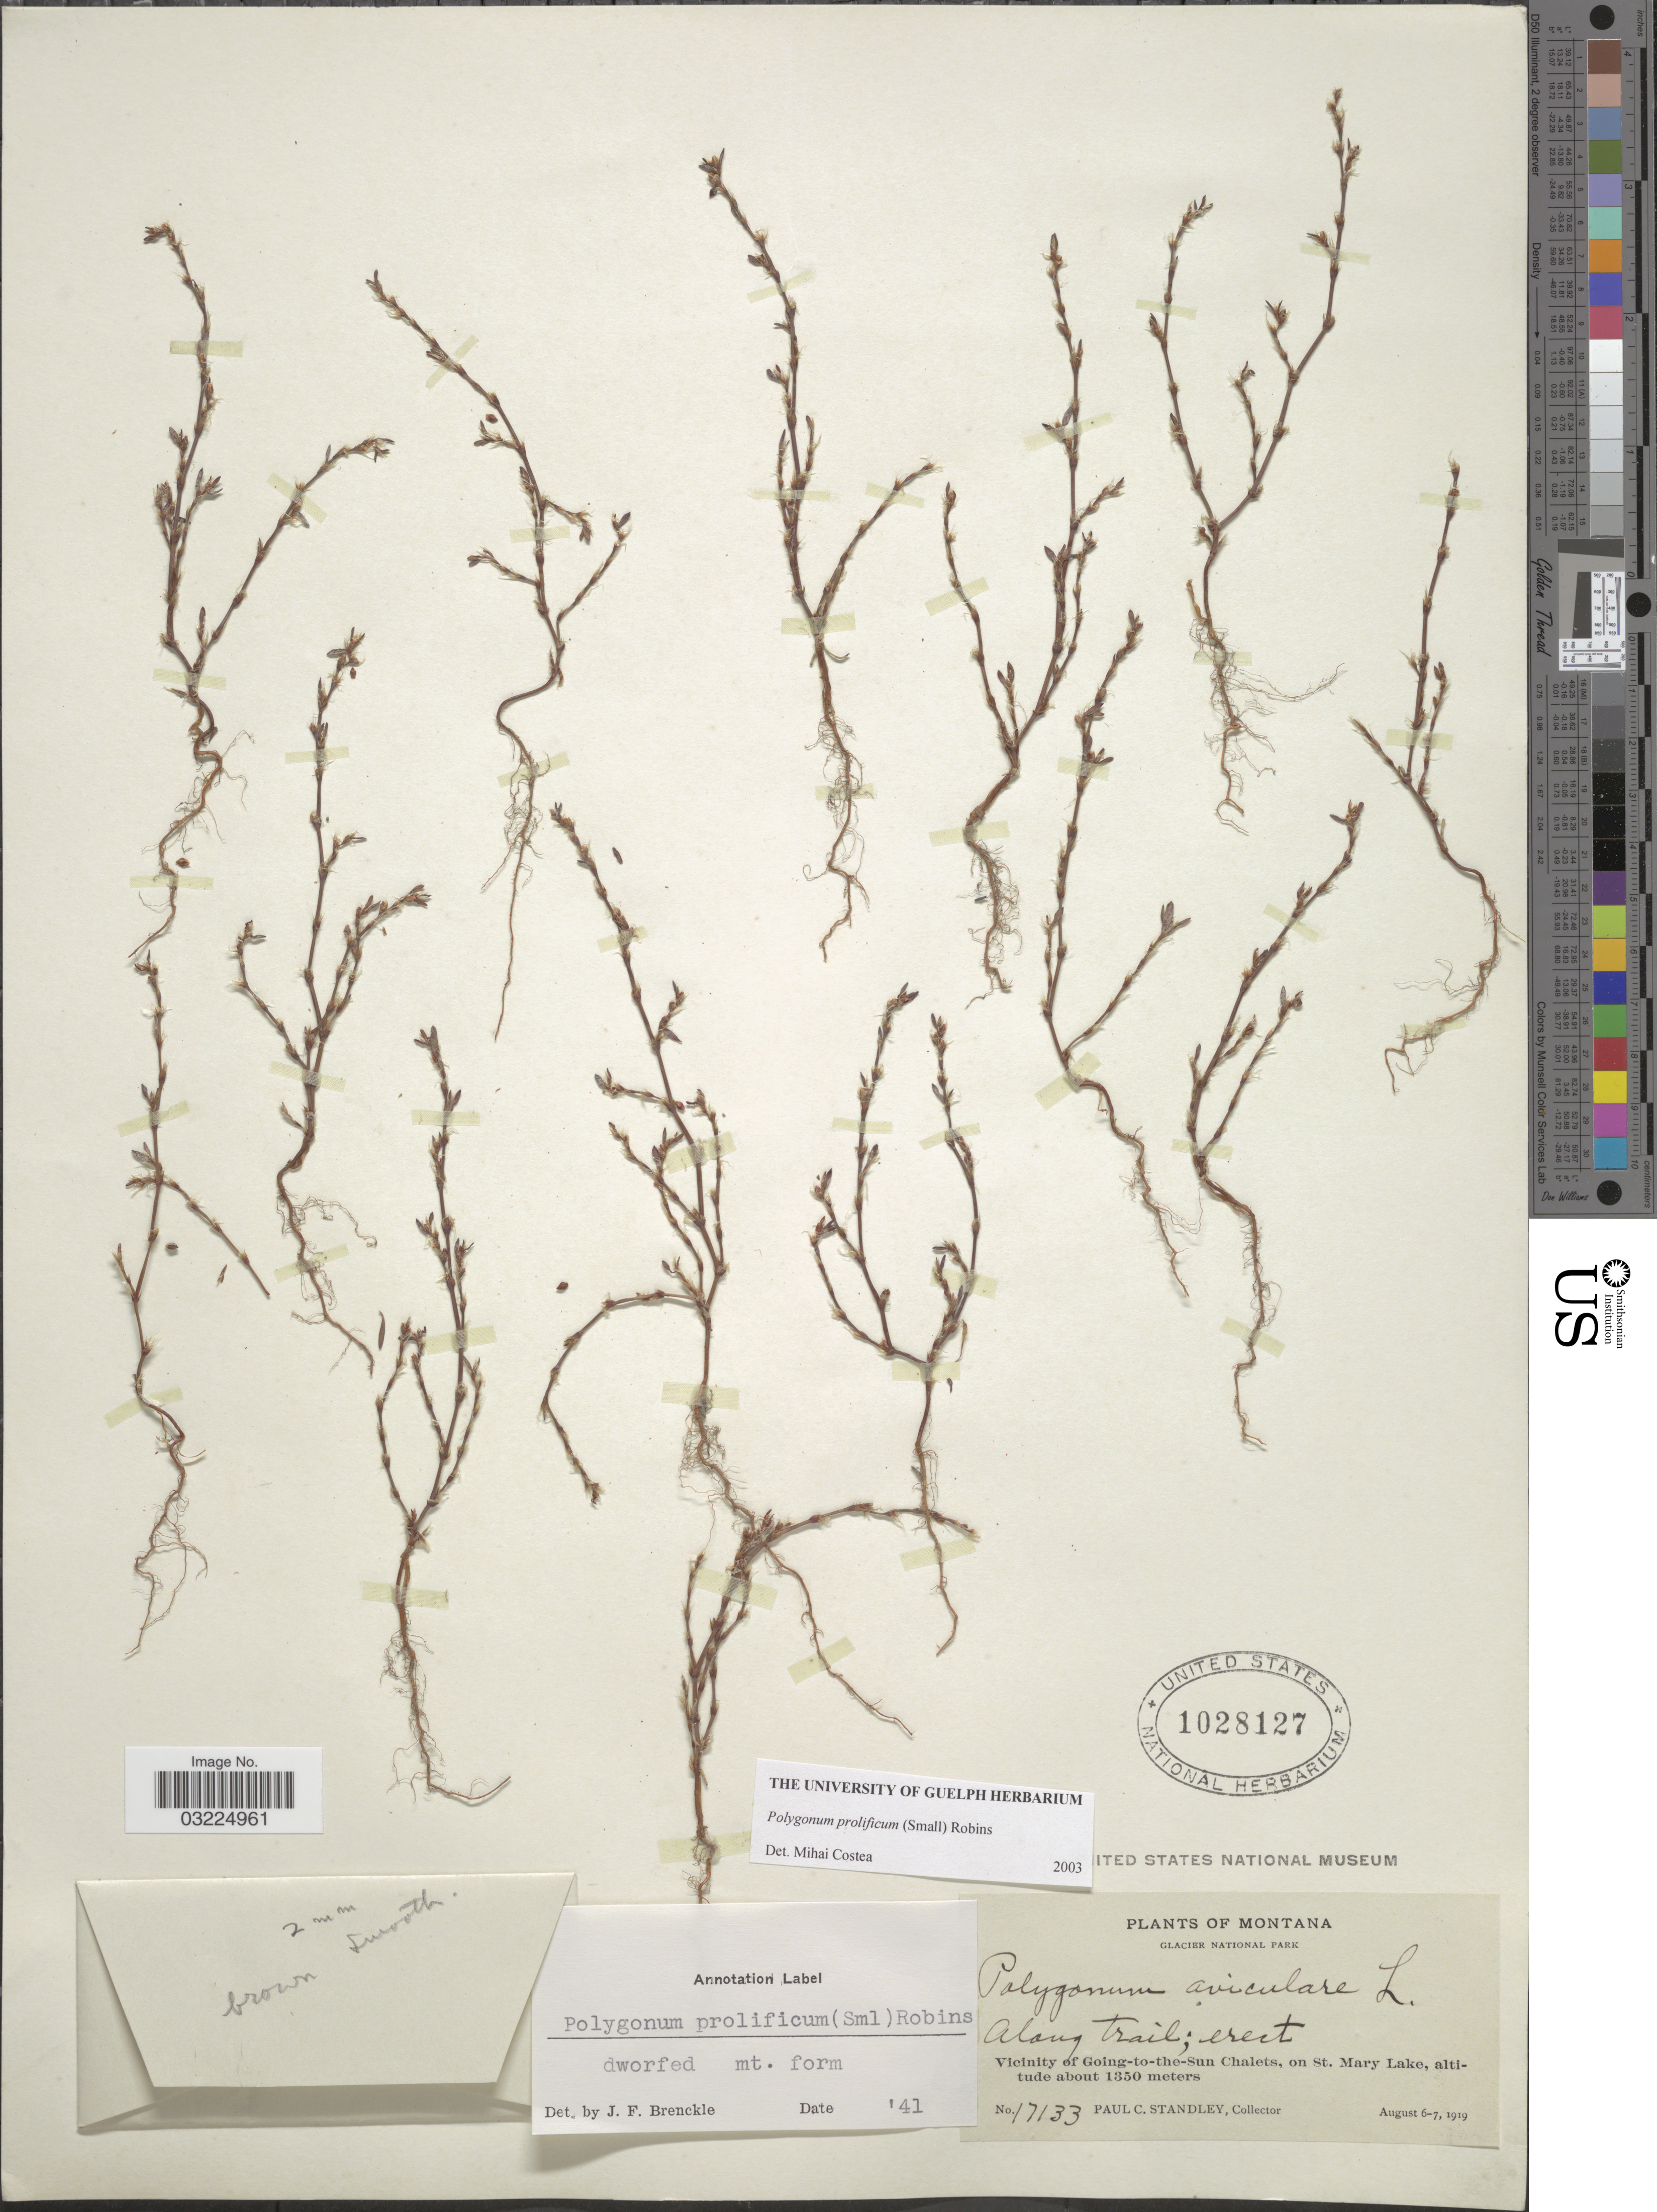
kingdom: Plantae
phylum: Tracheophyta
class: Magnoliopsida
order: Caryophyllales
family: Polygonaceae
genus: Polygonum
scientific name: Polygonum prolificum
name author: (Small) B.L. Rob.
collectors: P. C. Standley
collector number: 17133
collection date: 1919-08-06/1919-08-07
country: United States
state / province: Montana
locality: Glacier National Park. Along trail. Vicinity of Going-to-the-Sun Chalets, on St. Mary Lake.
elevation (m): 1350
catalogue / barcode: US 1028127